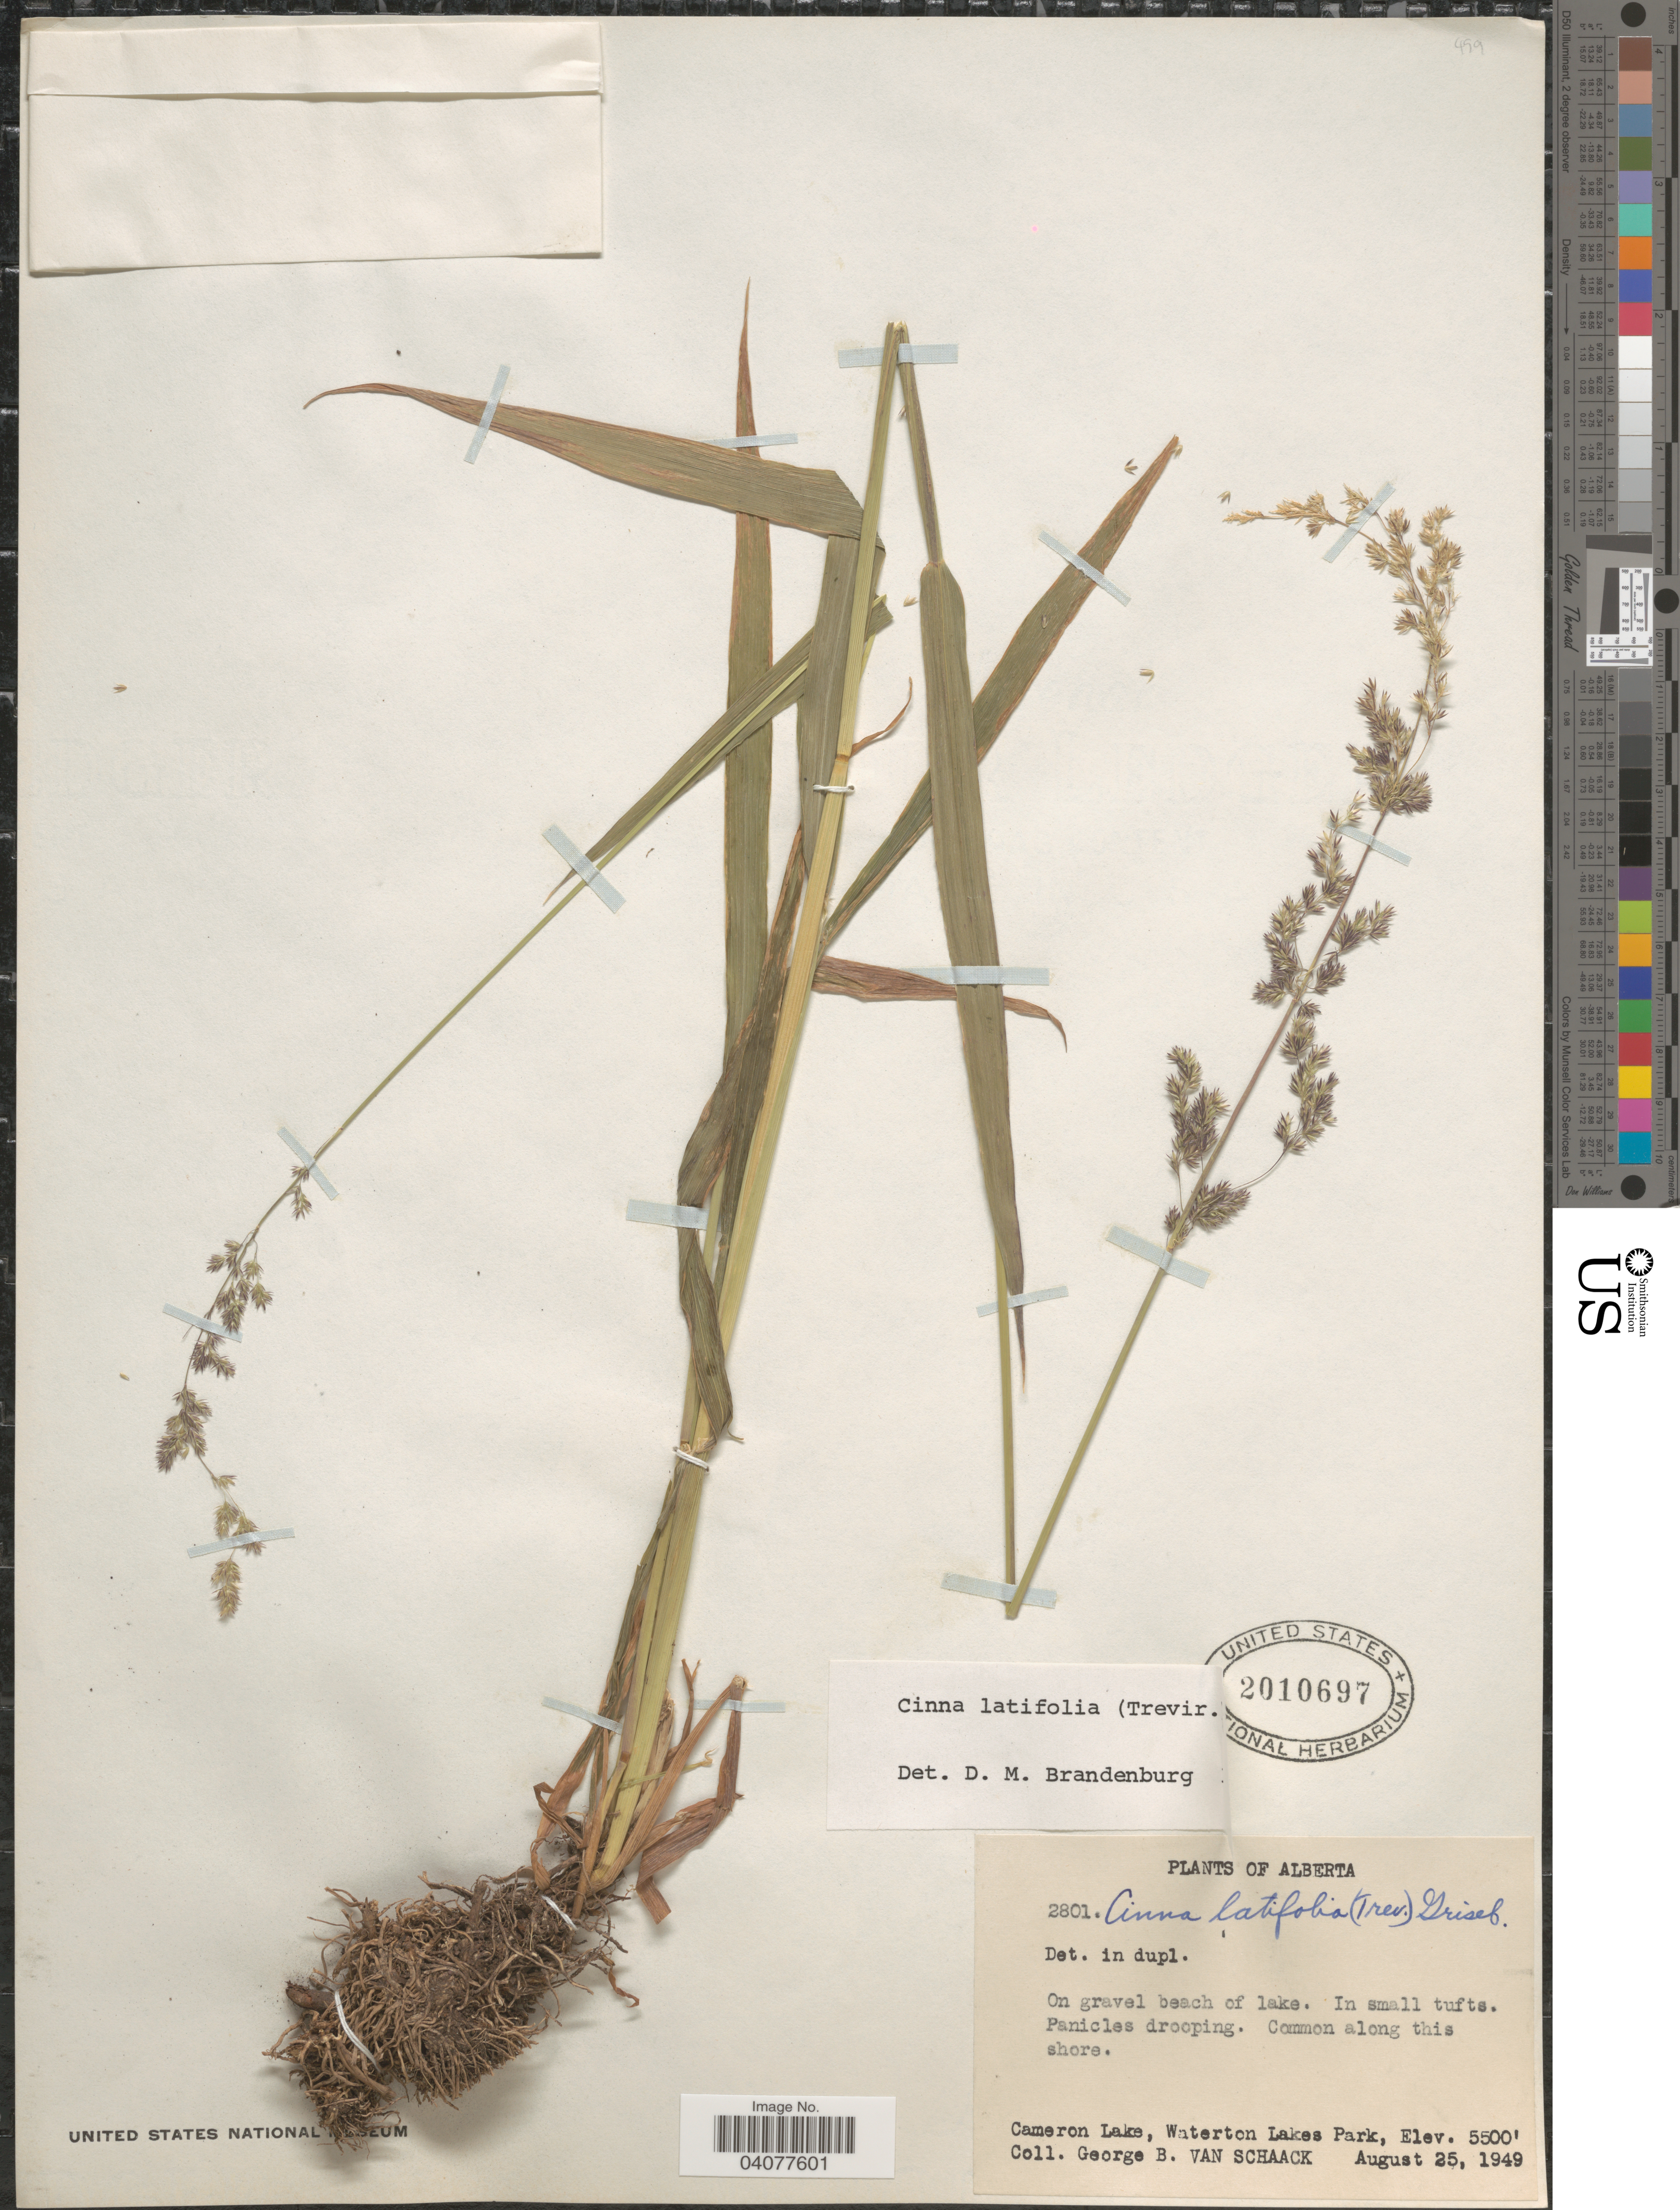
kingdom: Plantae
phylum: Tracheophyta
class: Liliopsida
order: Poales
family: Poaceae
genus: Cinna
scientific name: Cinna latifolia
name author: (Trevir. ex Goeppert) Griseb.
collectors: G. Van Schaack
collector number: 2801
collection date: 1949-08-25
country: Canada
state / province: Alberta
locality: On gravel beach of lake. In small tufts. Panicles drooping. Common along this shore. Cameron Lake, Waterton Lakes Park.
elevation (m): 1676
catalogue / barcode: US 2010697